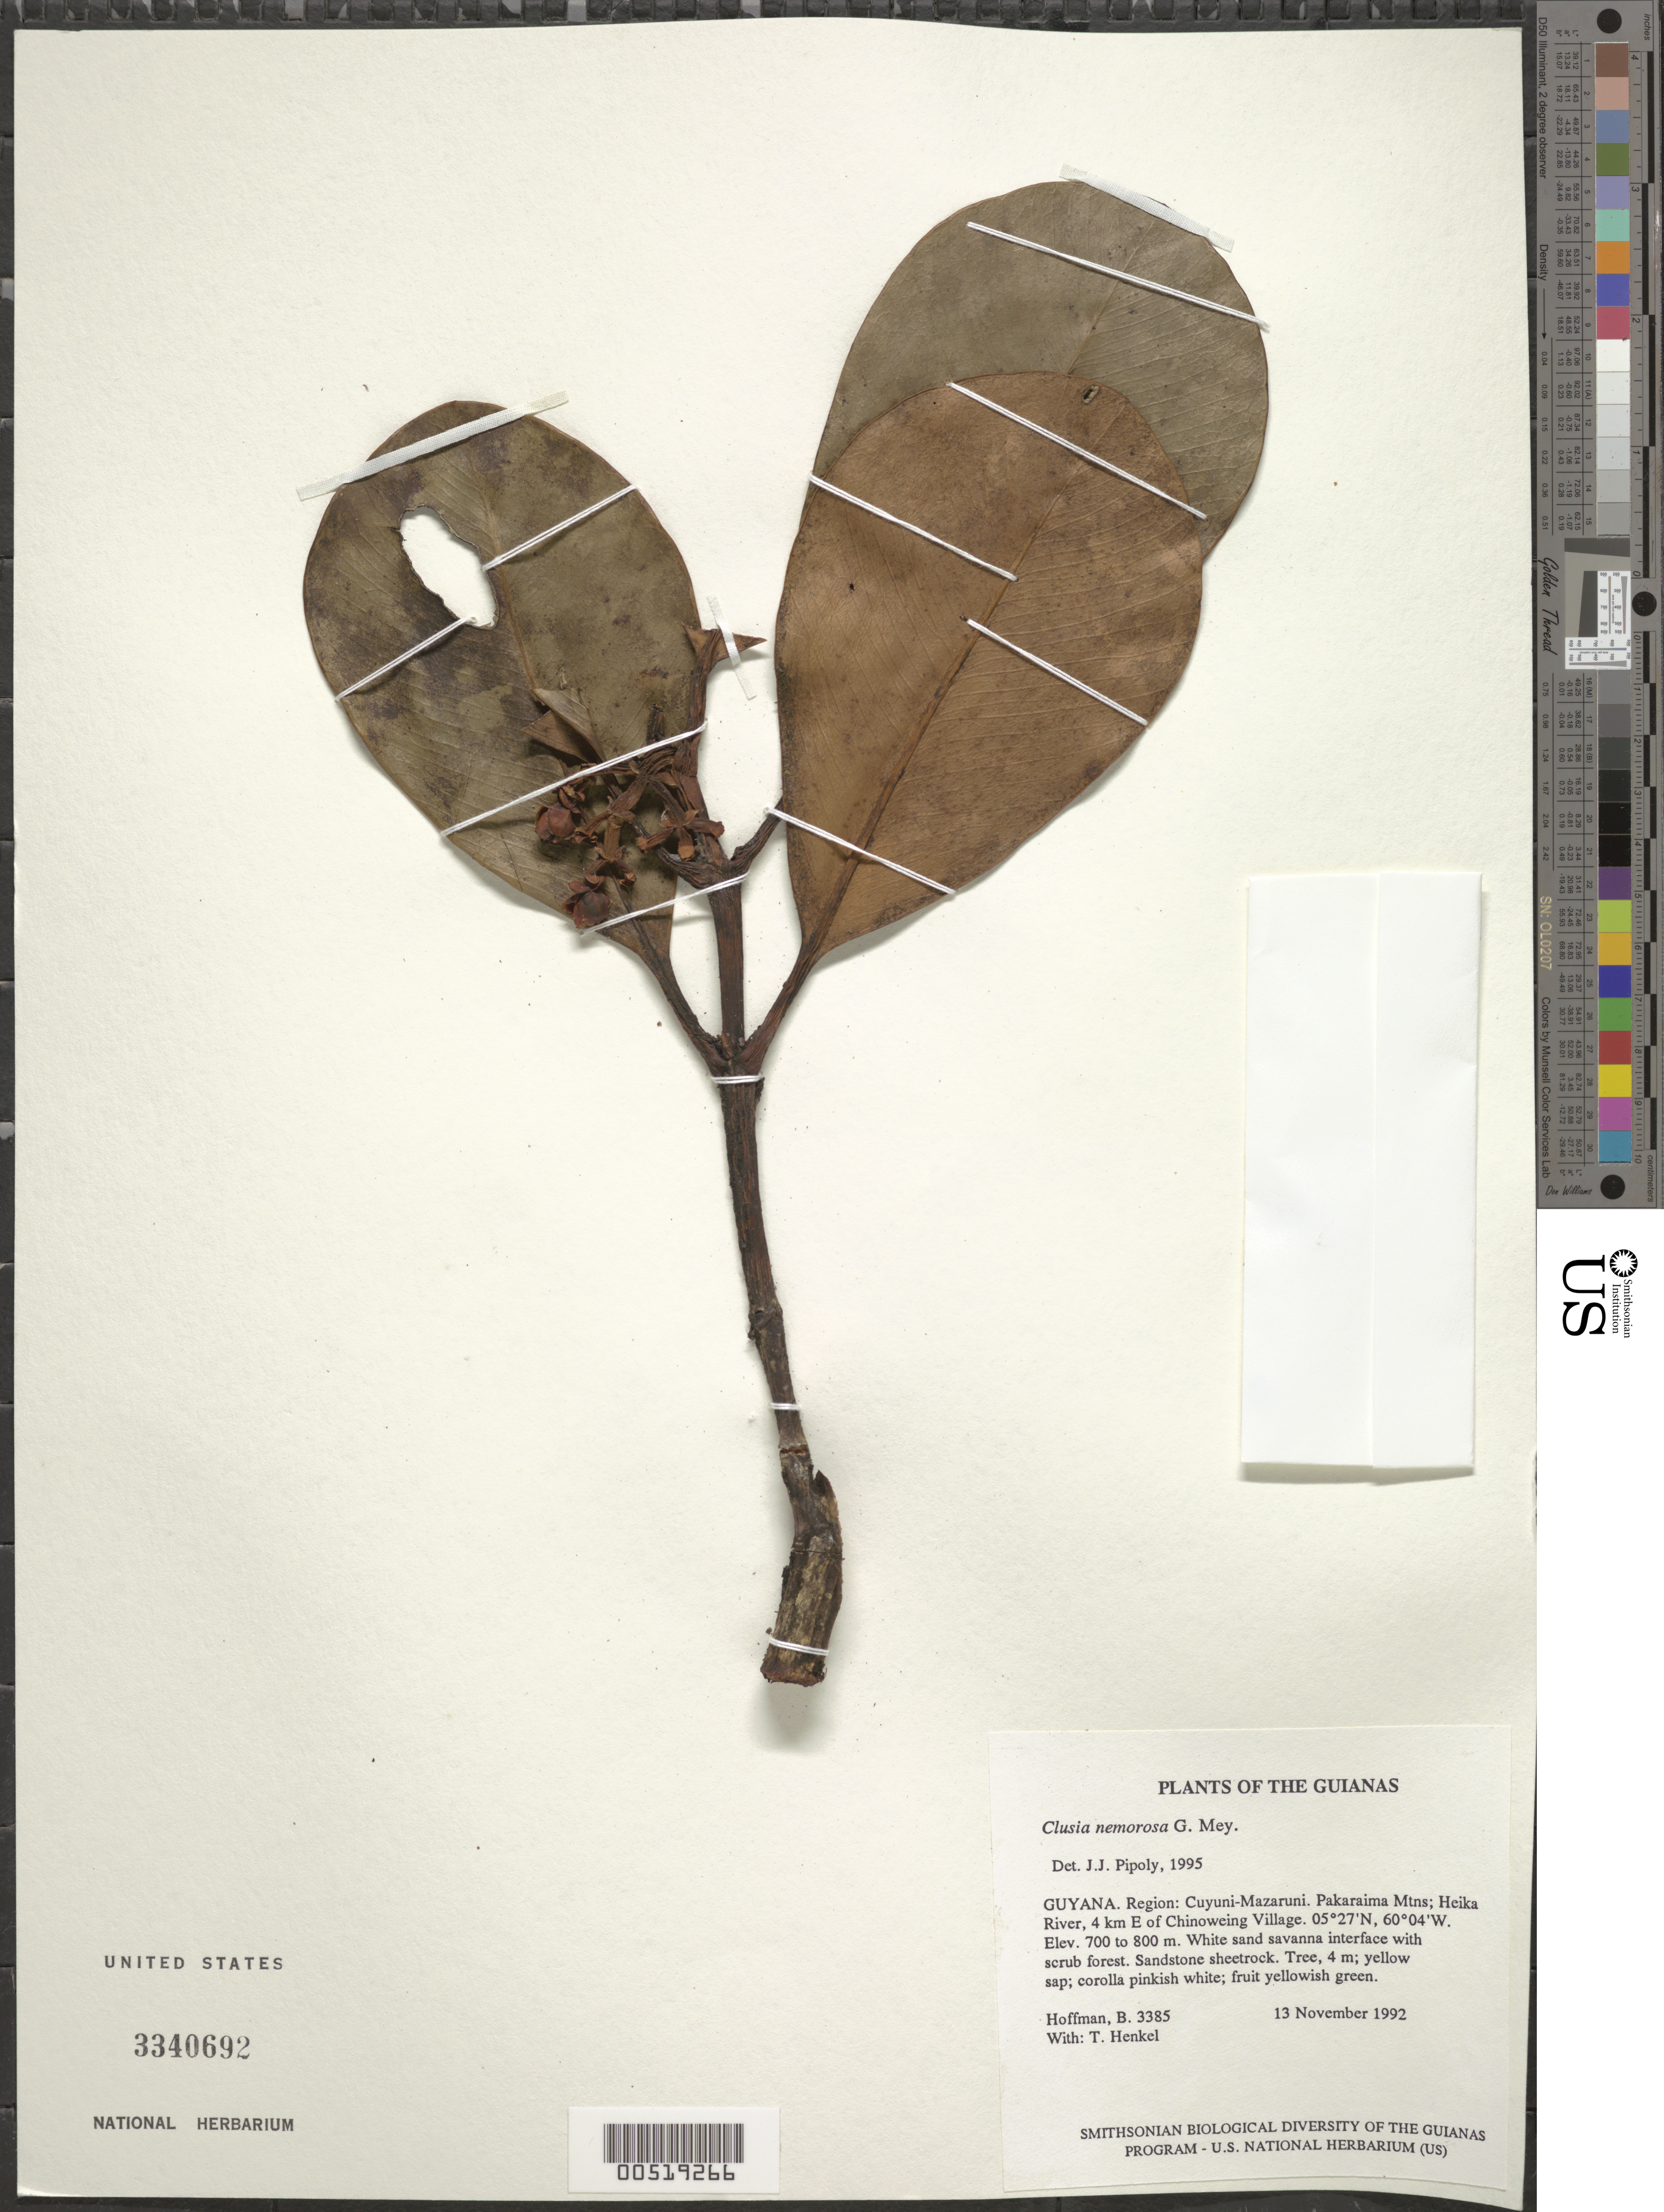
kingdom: Plantae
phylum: Tracheophyta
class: Magnoliopsida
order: Malpighiales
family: Clusiaceae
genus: Clusia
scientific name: Clusia nemorosa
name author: G. Mey.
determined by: Pipoly, J. J.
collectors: B. Hoffman & T. Henkel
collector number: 3385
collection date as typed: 13 November 1992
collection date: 1992-11-13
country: Guyana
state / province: Cuyuni-Mazaruni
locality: Pakaraima Mountains; Heika River, 4 km E of Chinoweing village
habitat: White sand savanna interface with scrub forest. Sandstone sheetrock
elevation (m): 700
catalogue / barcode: US 3340692